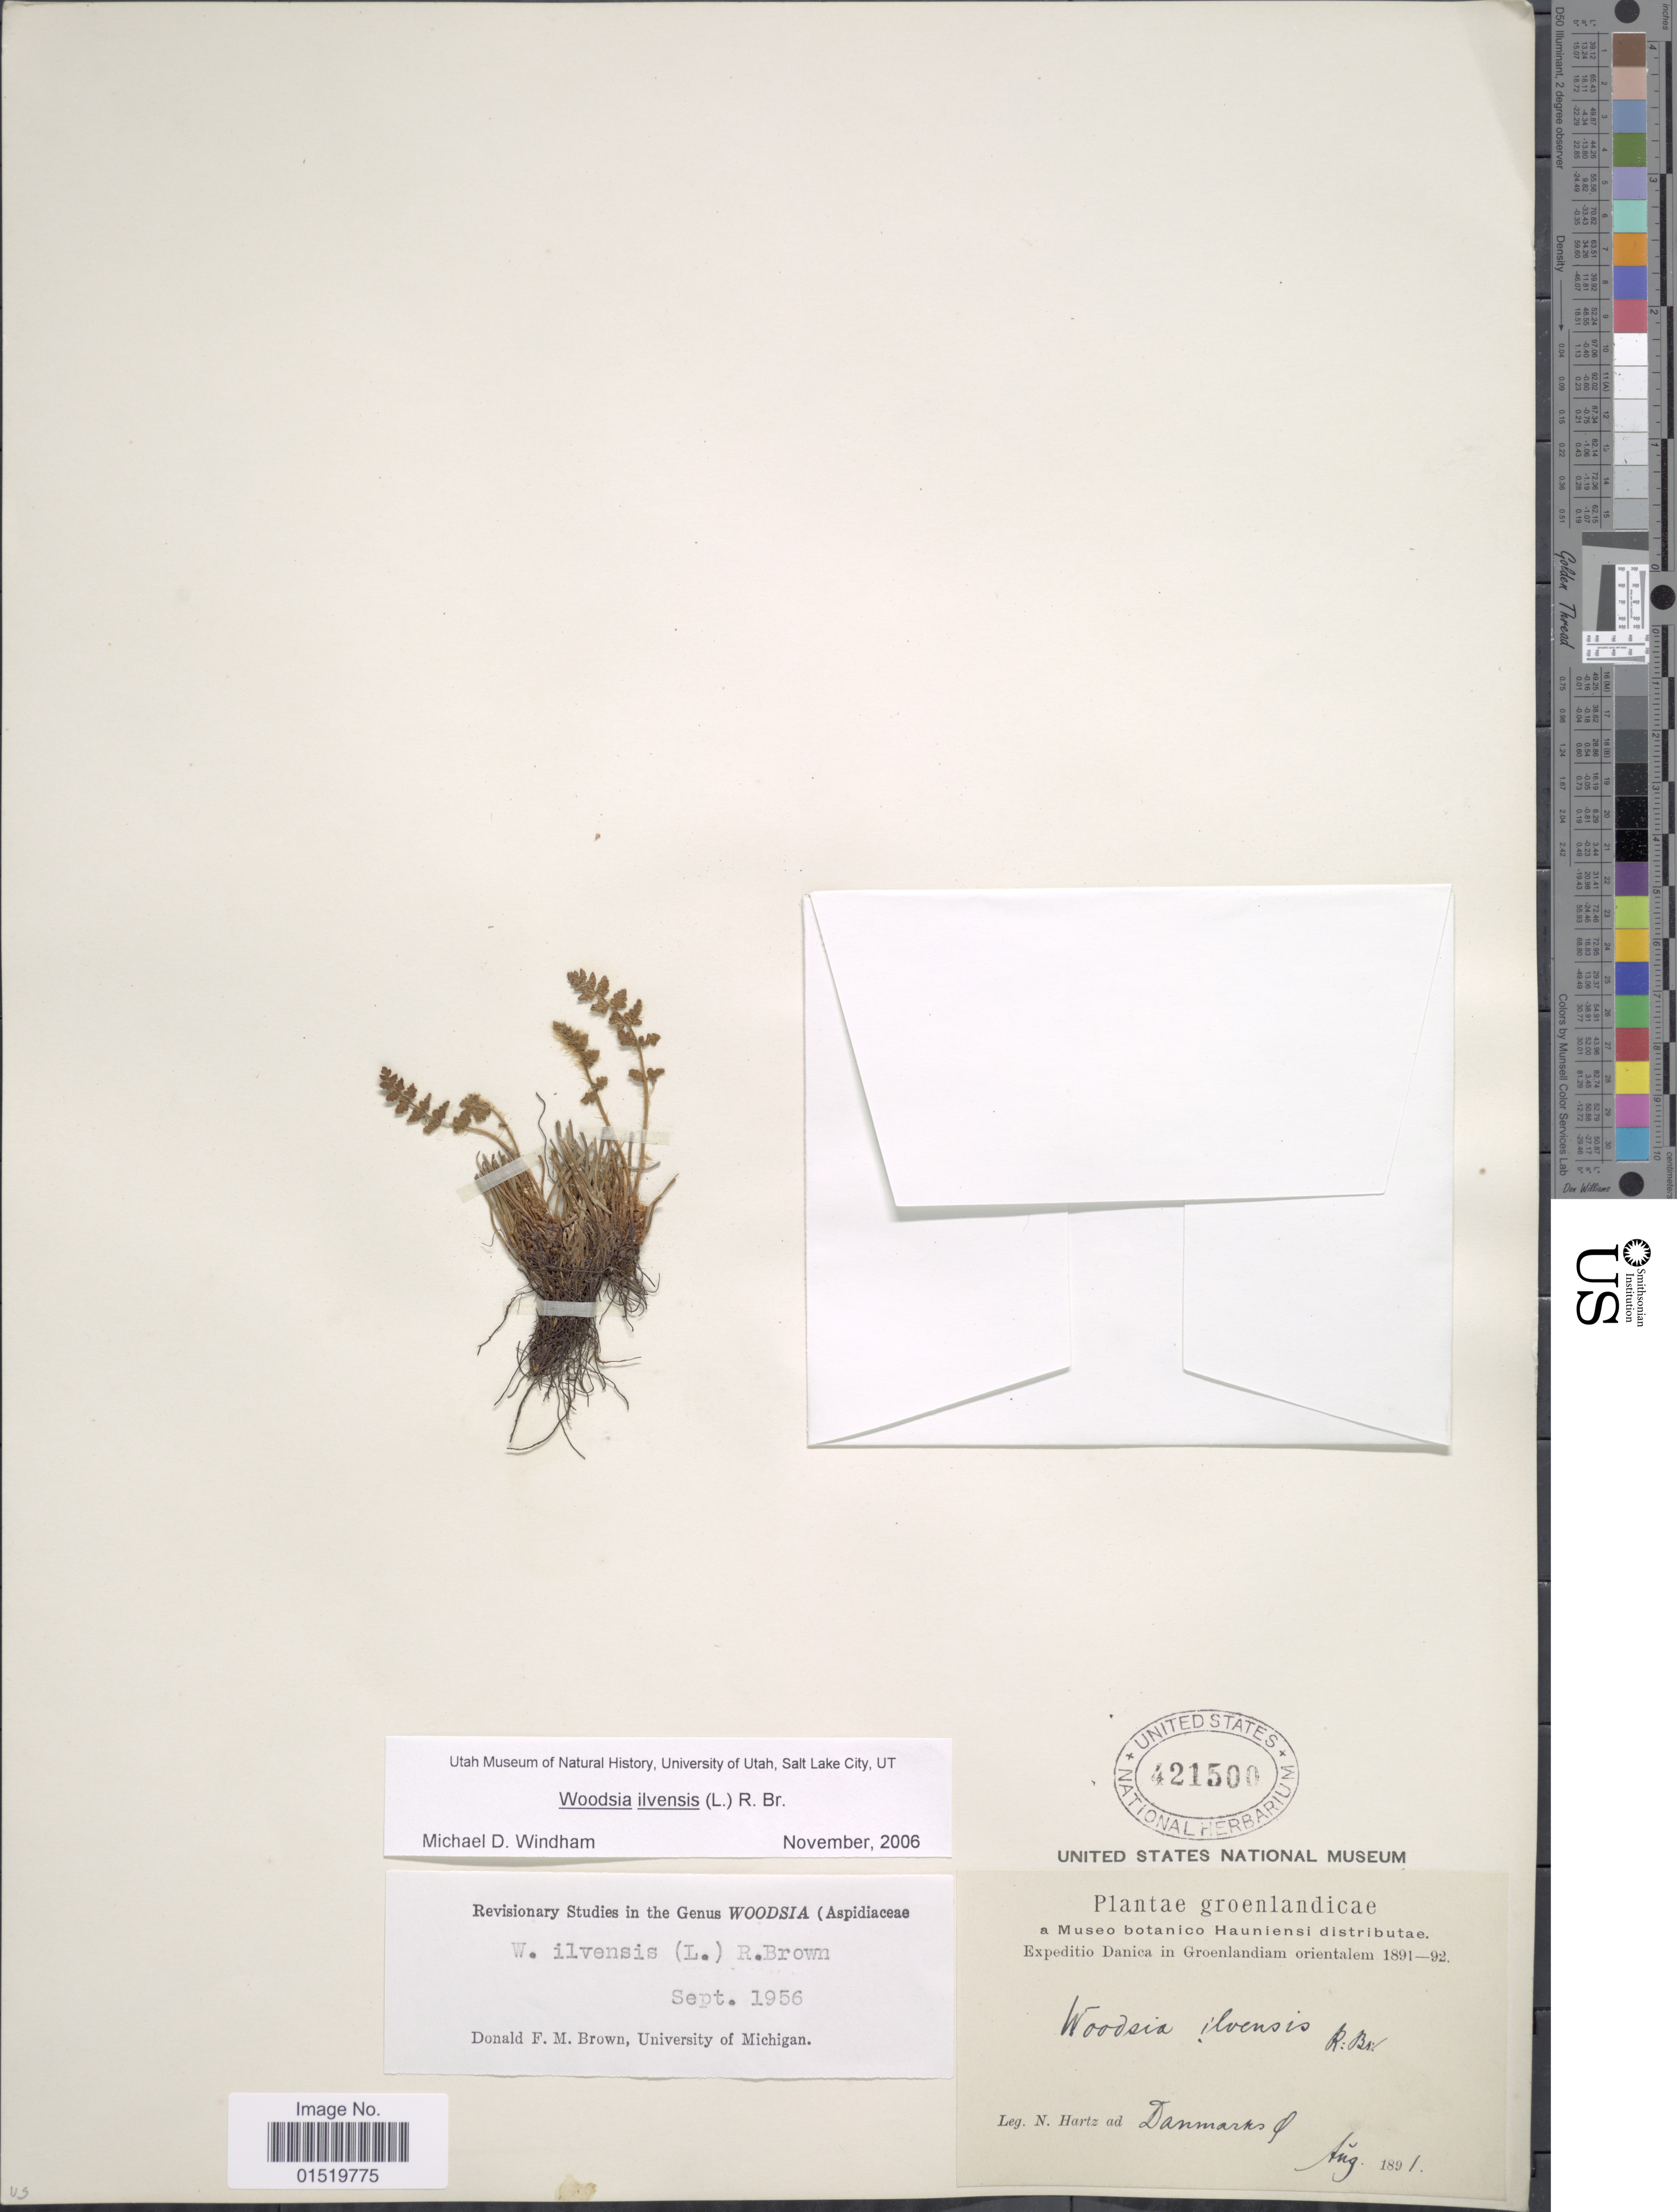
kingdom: Plantae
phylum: Tracheophyta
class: Polypodiopsida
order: Polypodiales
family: Woodsiaceae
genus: Woodsia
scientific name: Woodsia ilvensis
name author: (L.) R. Br.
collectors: N. Hartz & O. Danmarks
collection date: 1891-08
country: Greenland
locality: Danmarks Ø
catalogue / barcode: US 421500